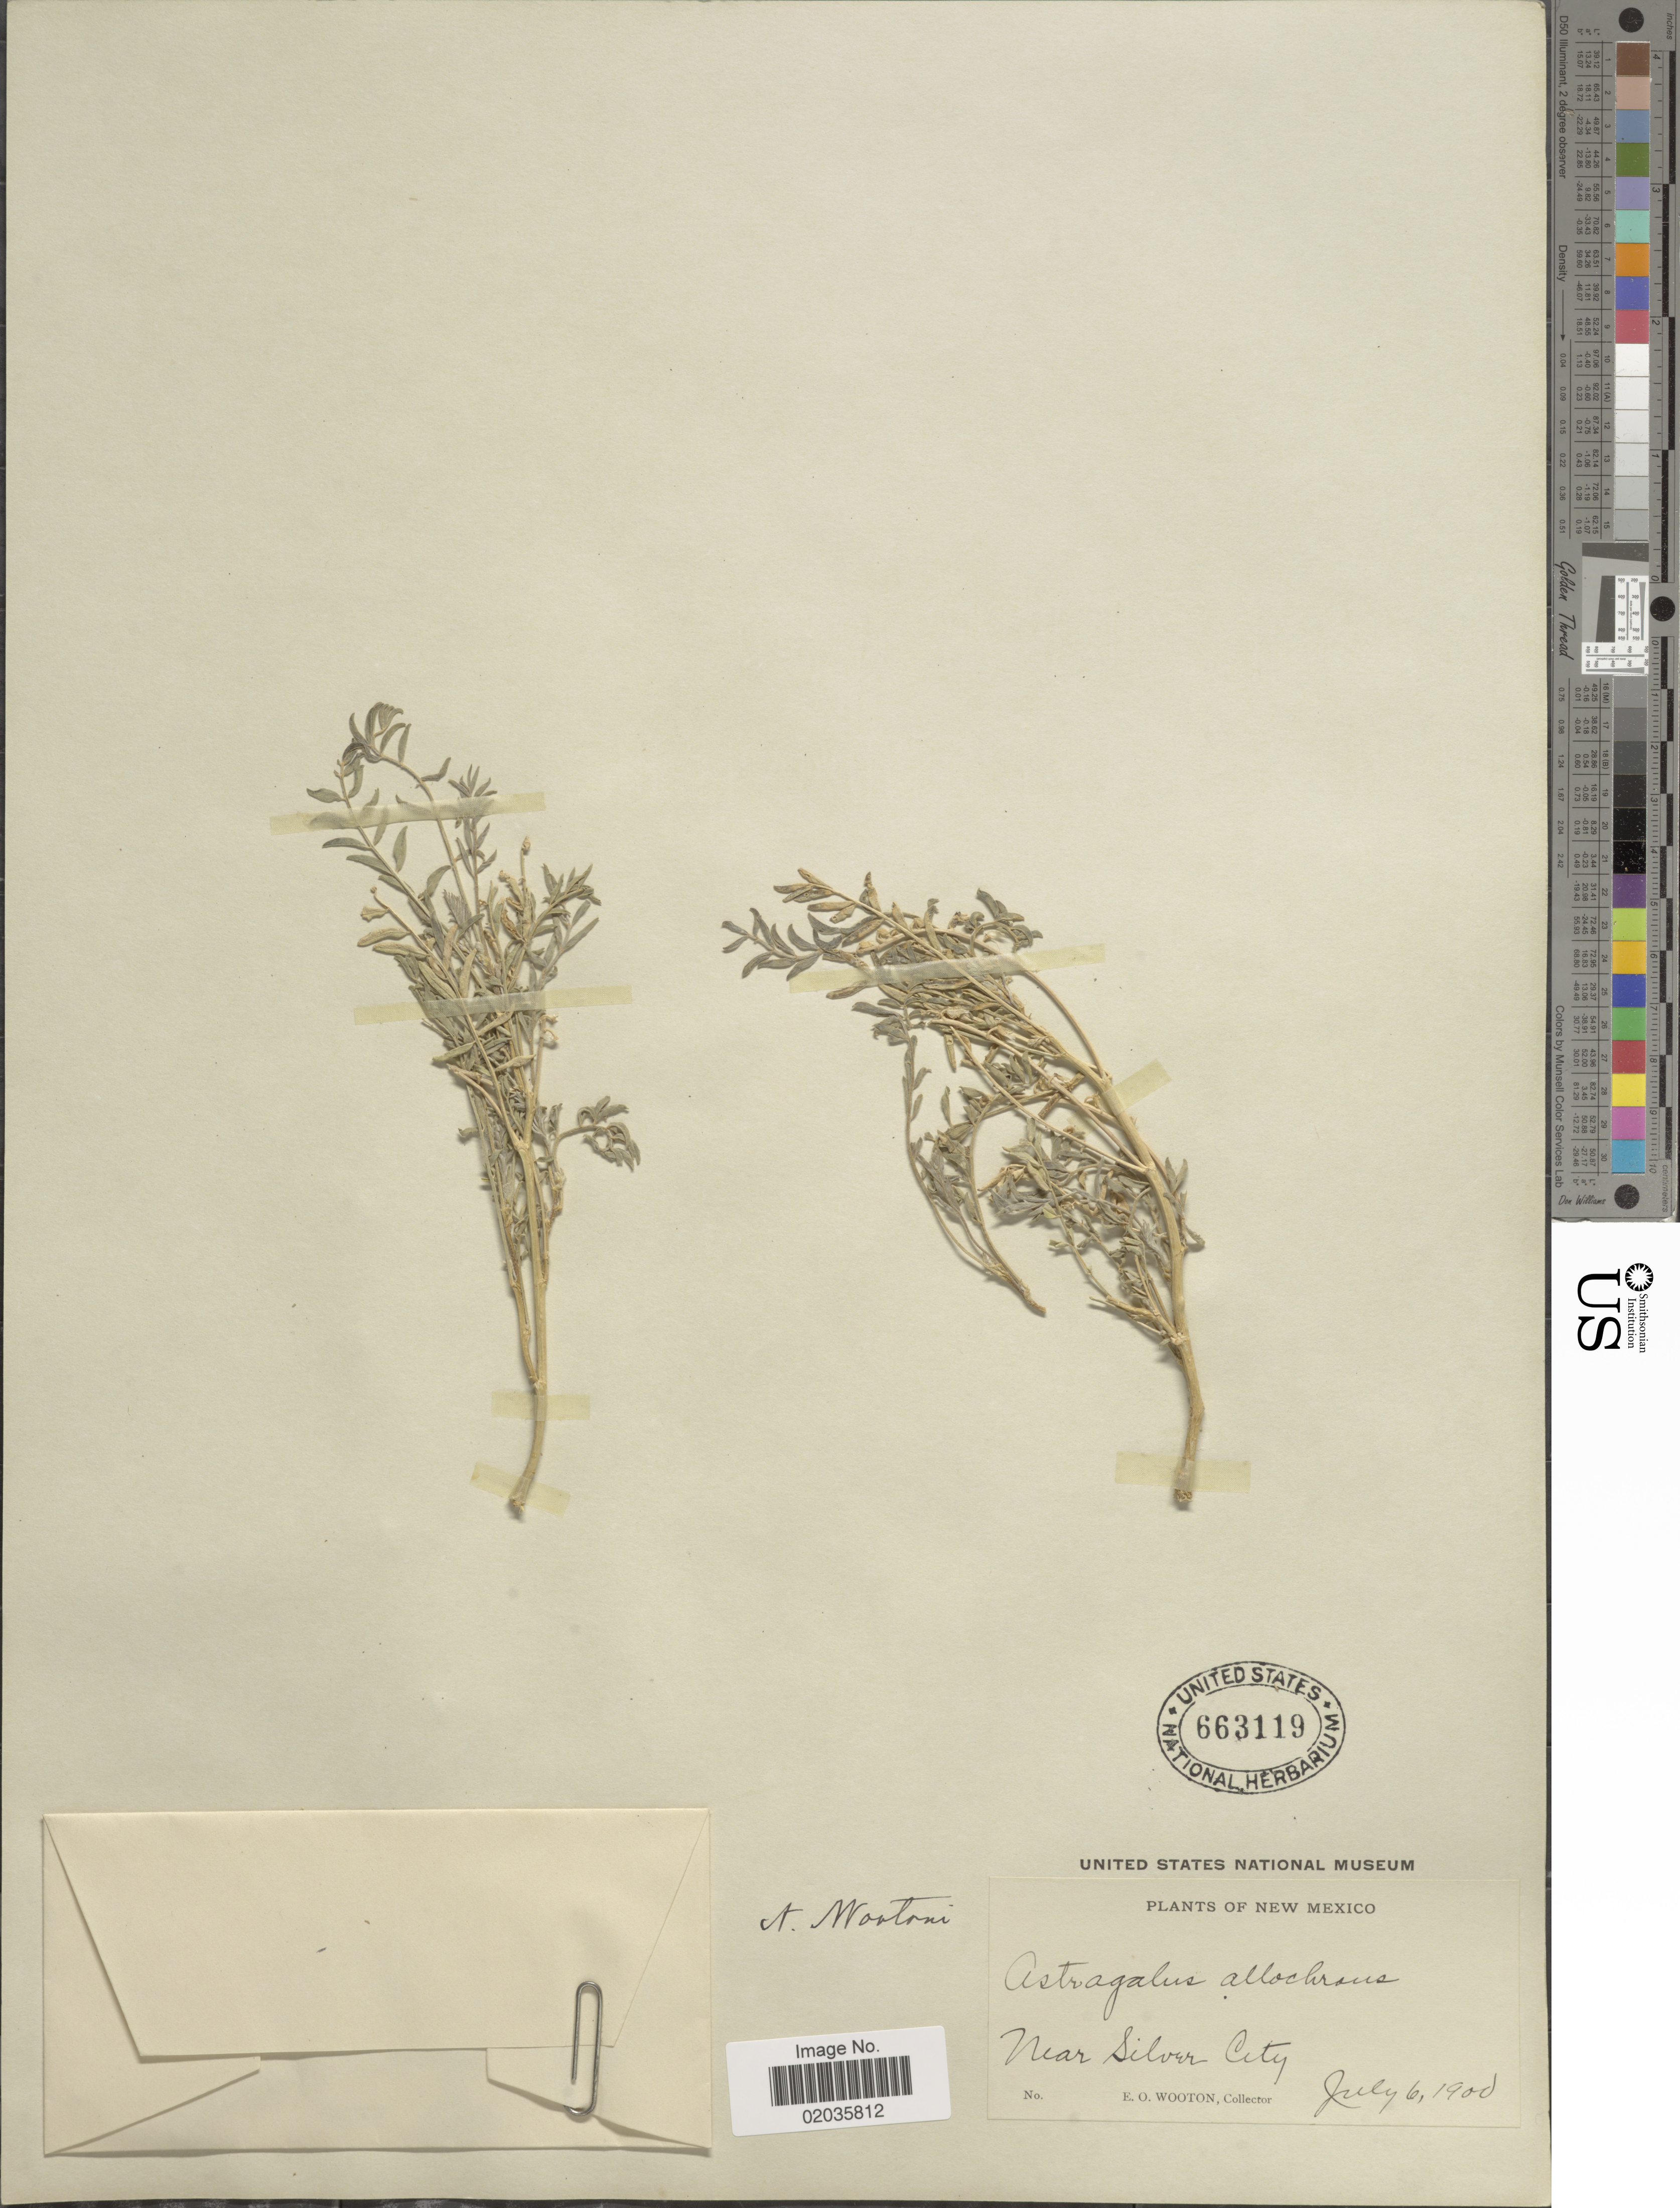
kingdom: Plantae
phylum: Tracheophyta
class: Magnoliopsida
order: Fabales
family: Fabaceae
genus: Astragalus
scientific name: Astragalus wootonii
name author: E. Sheld.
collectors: E. O. Wooton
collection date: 1900-07-06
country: United States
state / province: New Mexico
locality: Near Silver City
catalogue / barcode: US 663119